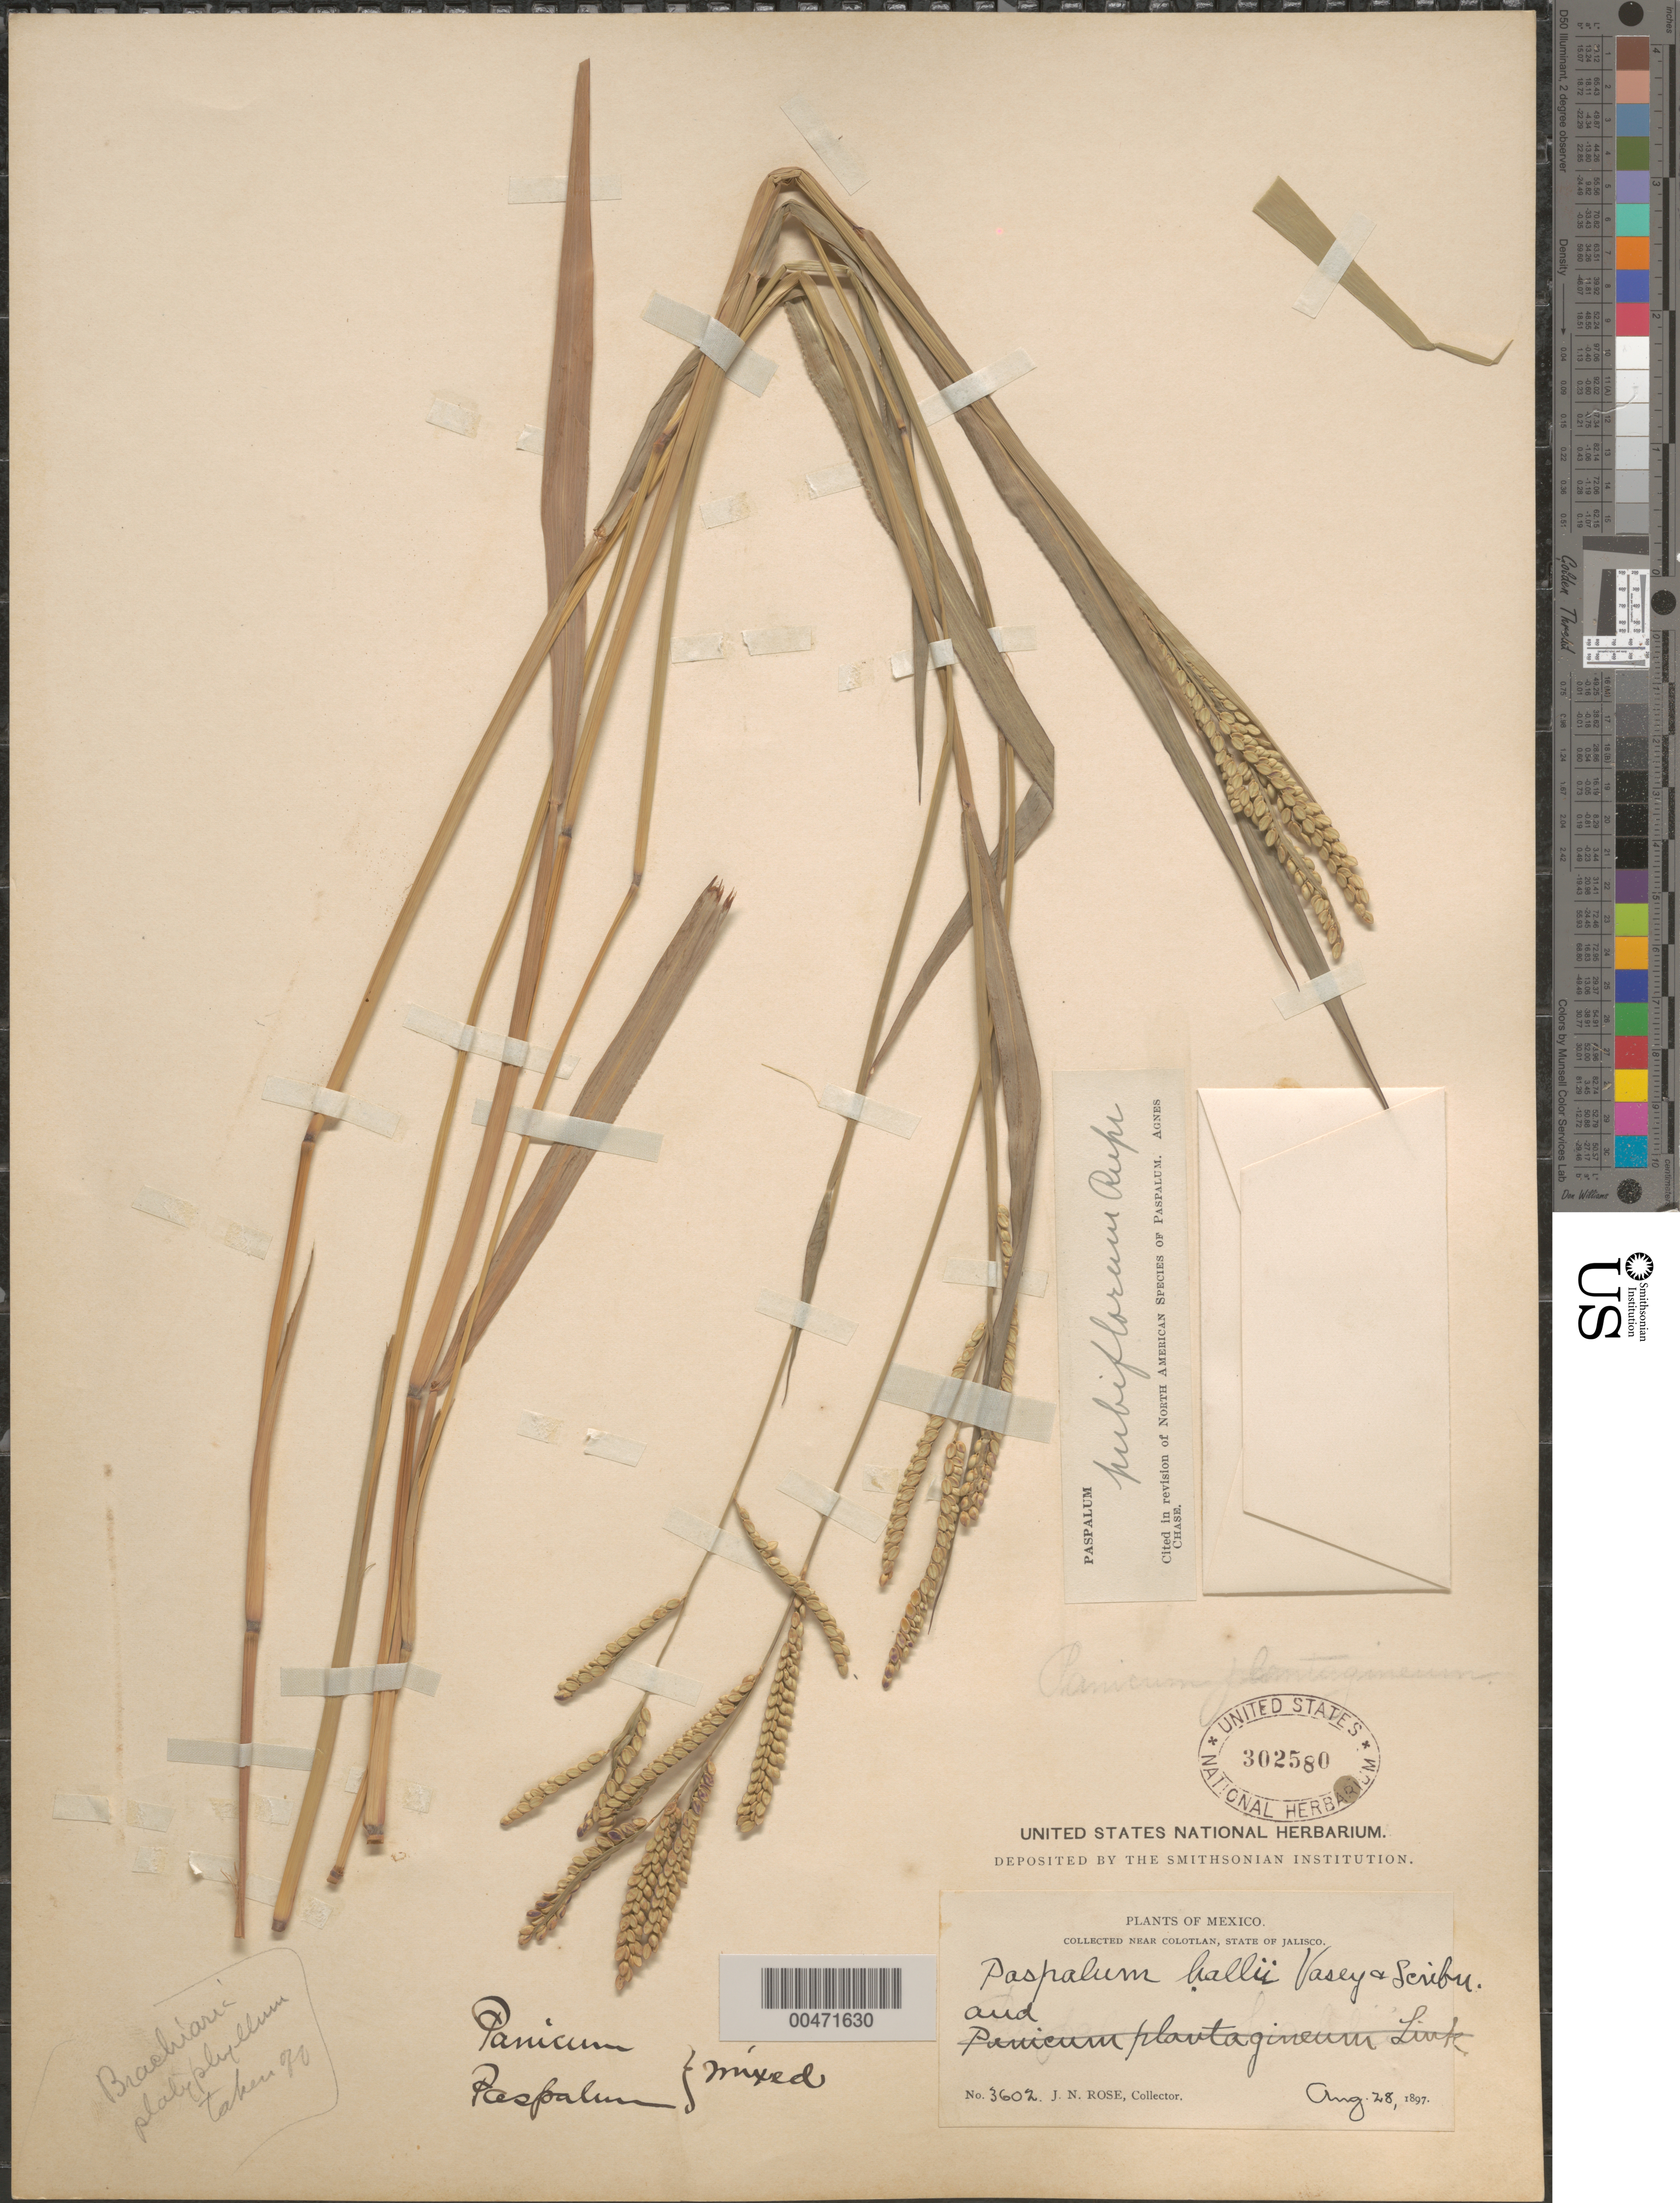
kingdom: Plantae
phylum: Tracheophyta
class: Liliopsida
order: Poales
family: Poaceae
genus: Paspalum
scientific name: Paspalum pubiflorum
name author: Rupr. ex E. Fourn.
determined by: Chase, [M.] Agnes, (US)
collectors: J. N. Rose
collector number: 3602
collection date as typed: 28 Aug 1897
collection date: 1897-08-28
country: Mexico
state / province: Jalisco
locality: Near Colotlan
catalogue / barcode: US 302580